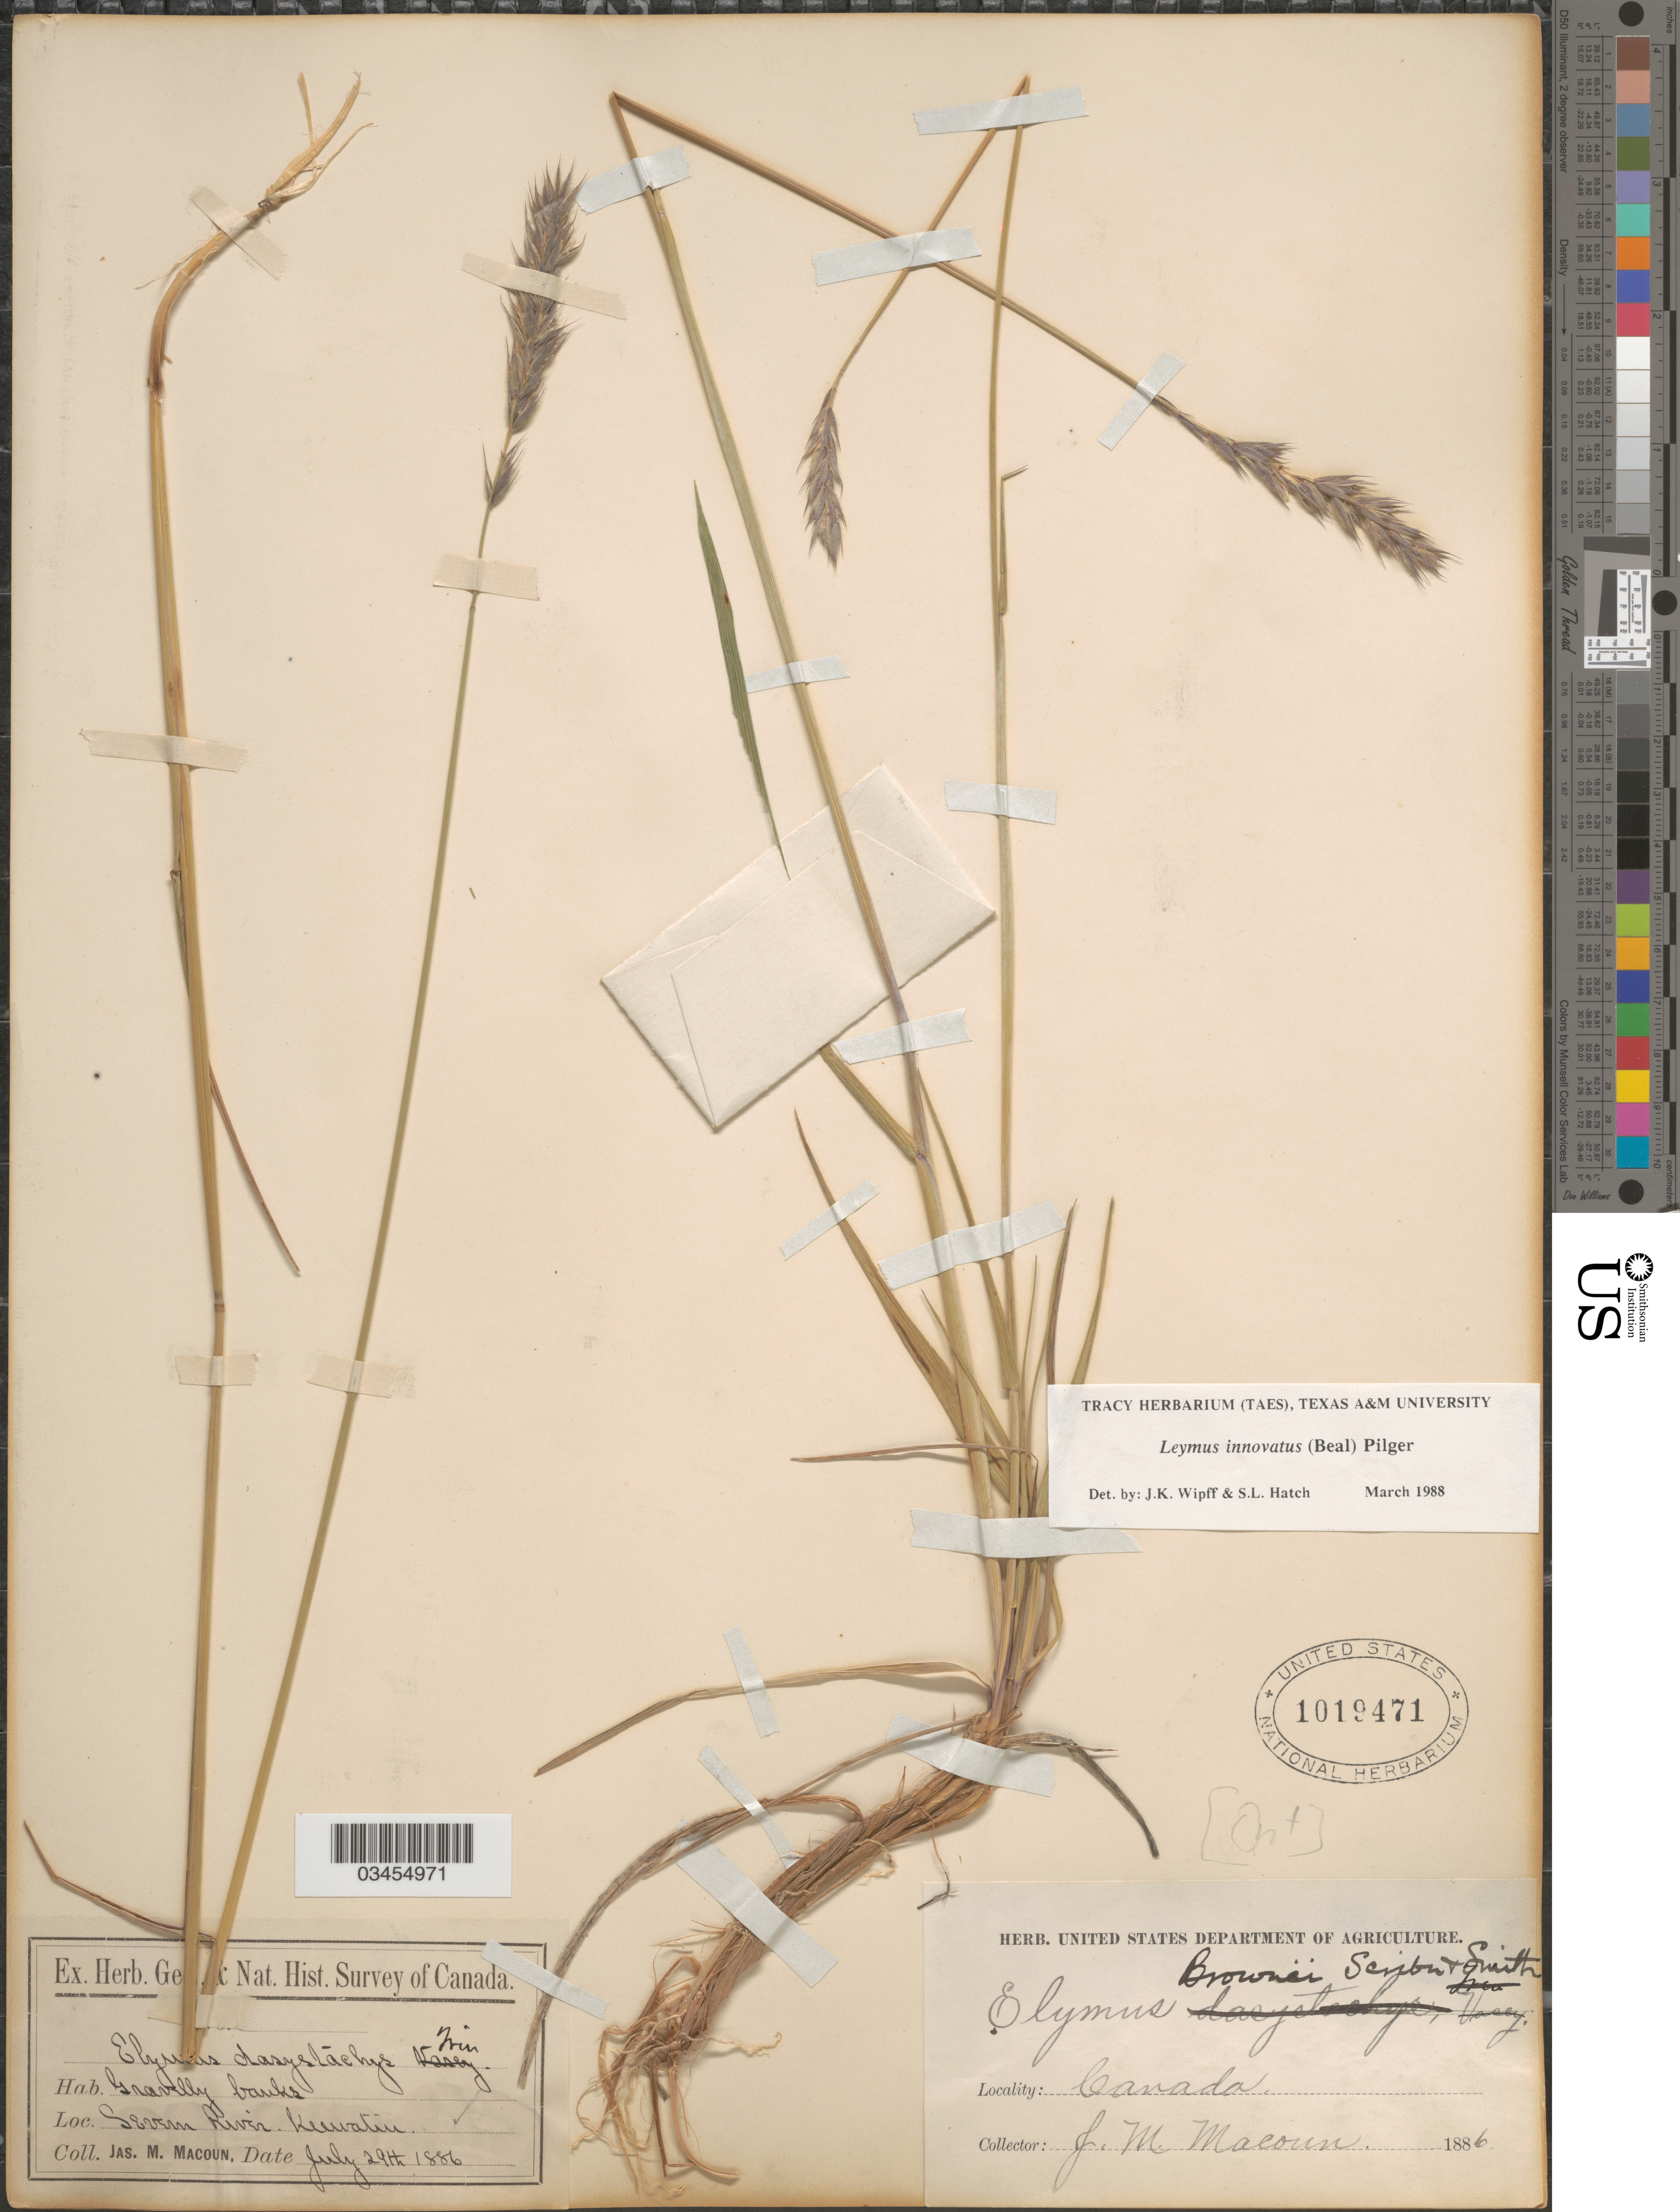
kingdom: Plantae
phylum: Tracheophyta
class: Liliopsida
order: Poales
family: Poaceae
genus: Leymus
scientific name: Leymus innovatus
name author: (W.J. Beal) Pilg.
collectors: J. M. Macoun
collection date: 1886-07-29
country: Canada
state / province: Ontario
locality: Gravelly banks. Seven River. Keewatin.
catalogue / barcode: US 1019471